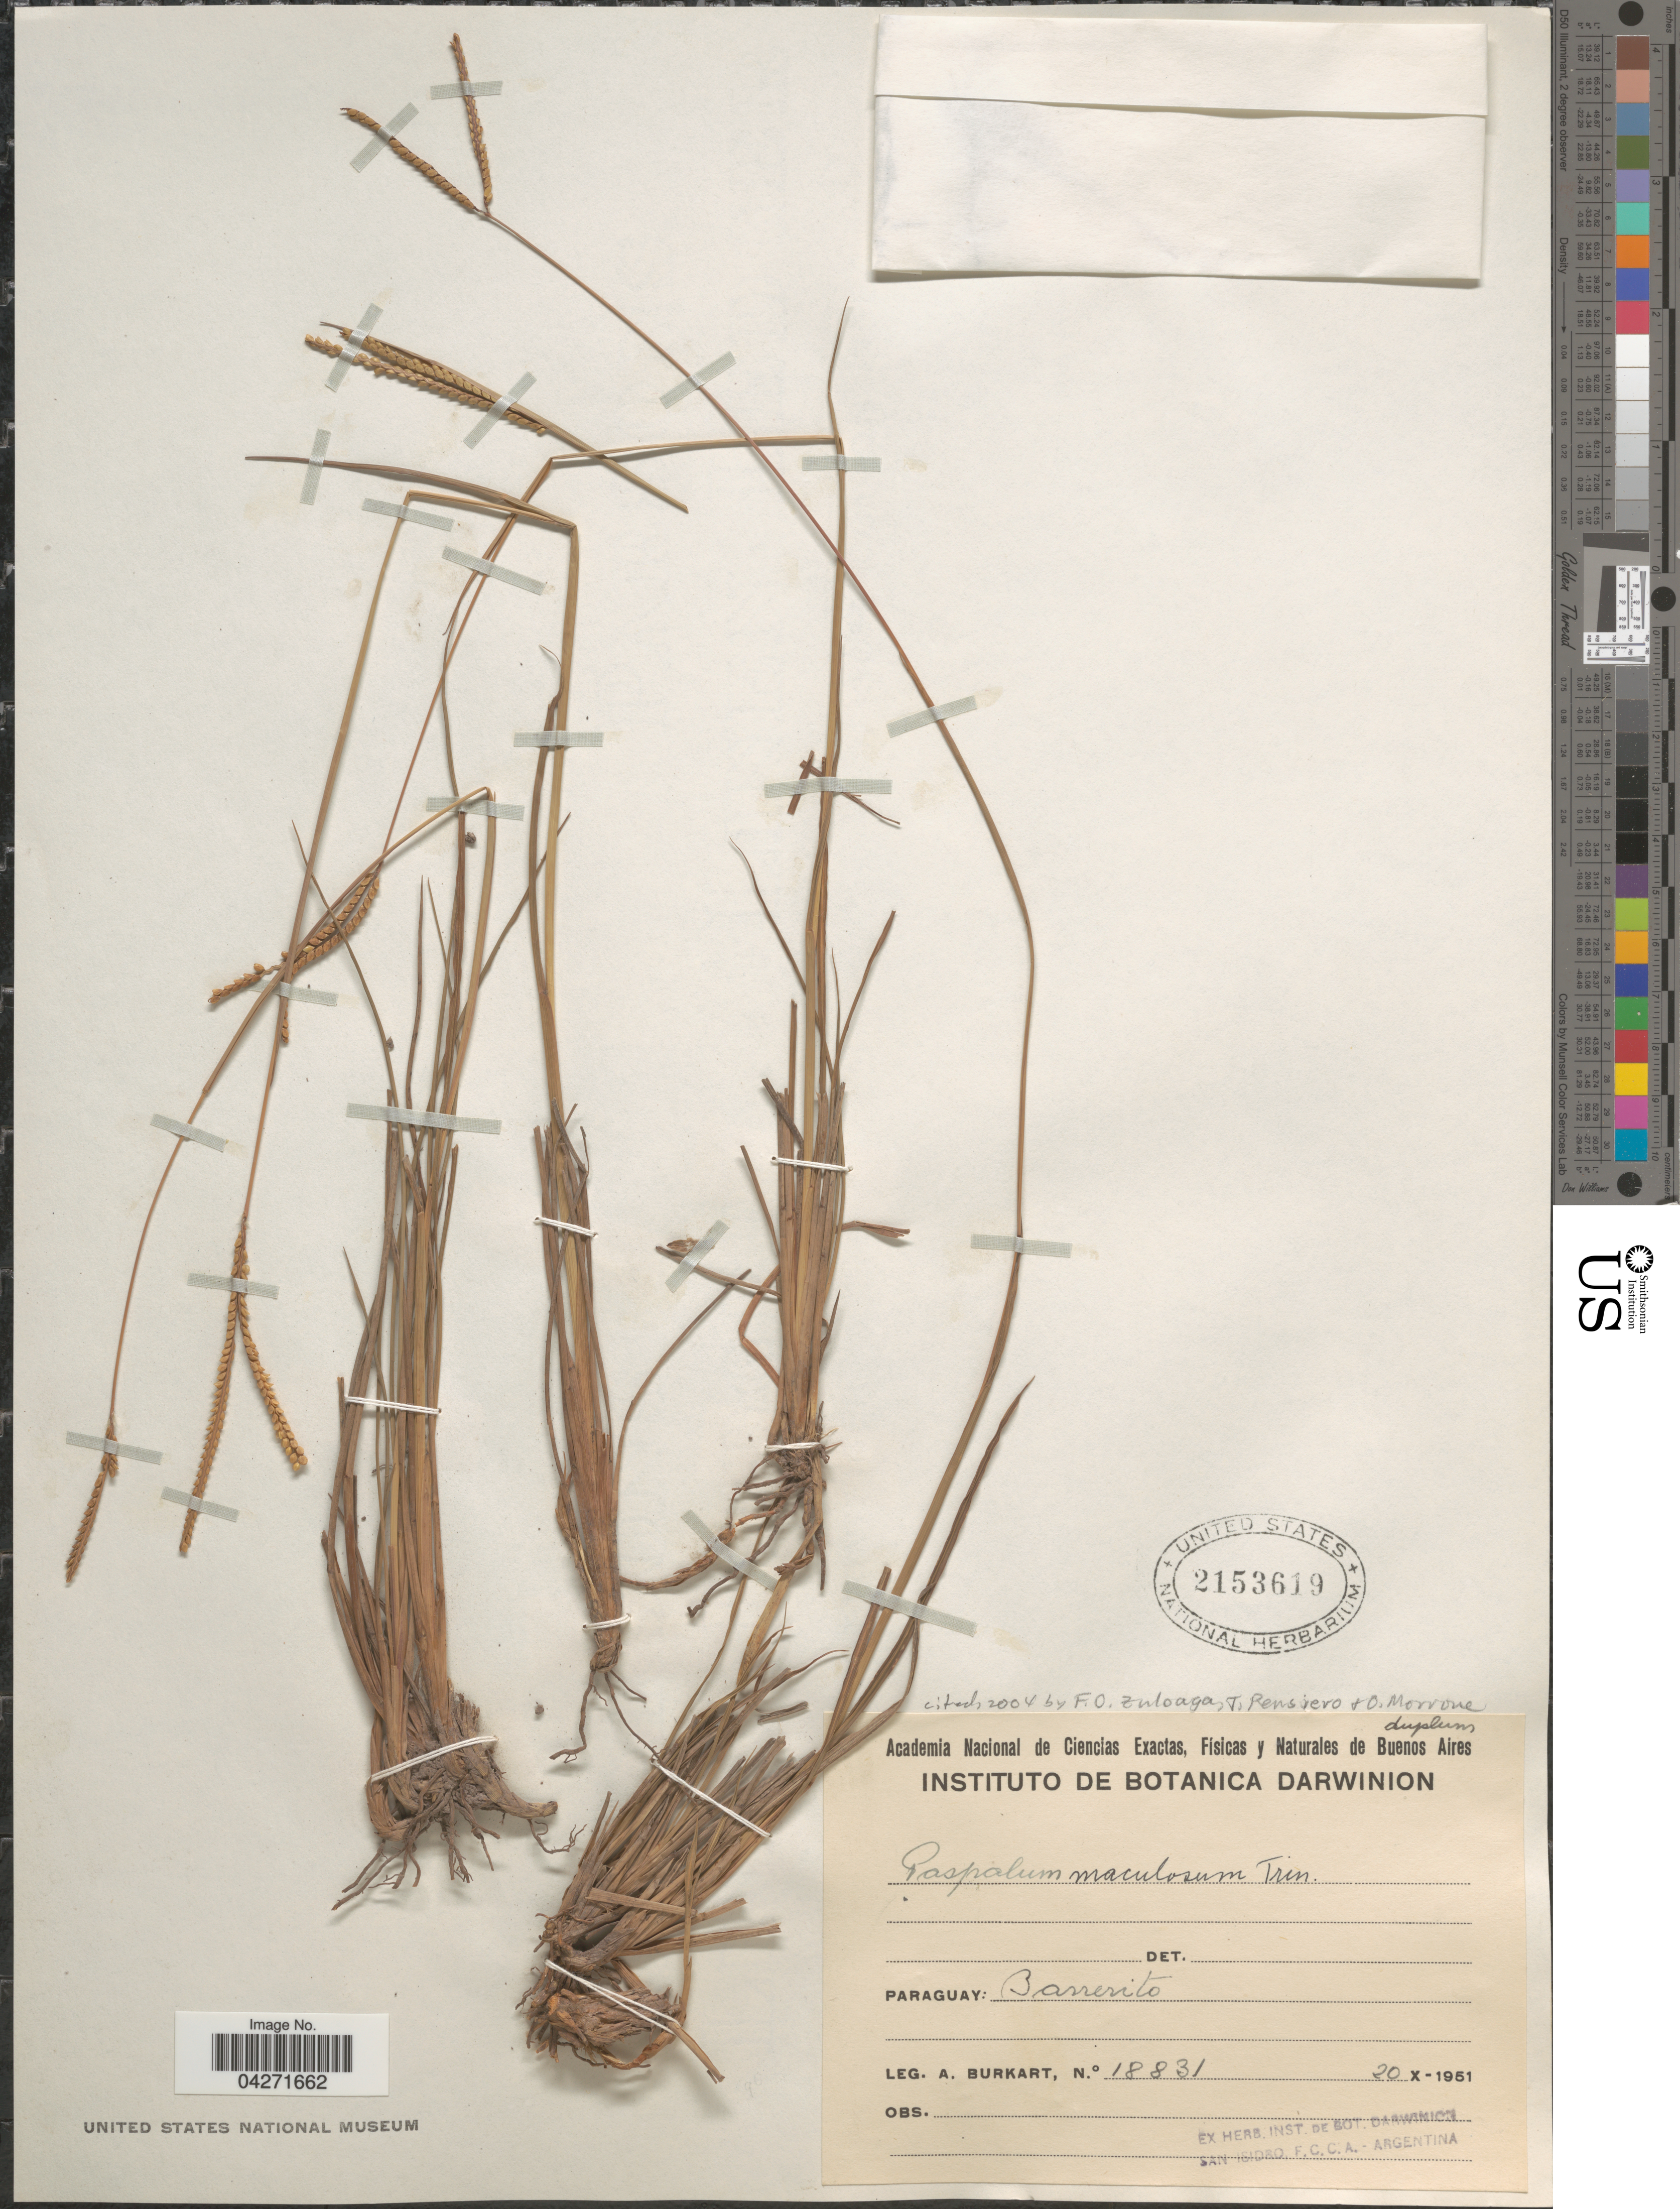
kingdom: Plantae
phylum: Tracheophyta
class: Liliopsida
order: Poales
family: Poaceae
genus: Paspalum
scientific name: Paspalum maculosum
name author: Trin.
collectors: A. E. Burkart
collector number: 18831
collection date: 1951-10-20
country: Paraguay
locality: Barrerito.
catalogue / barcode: US 2153619